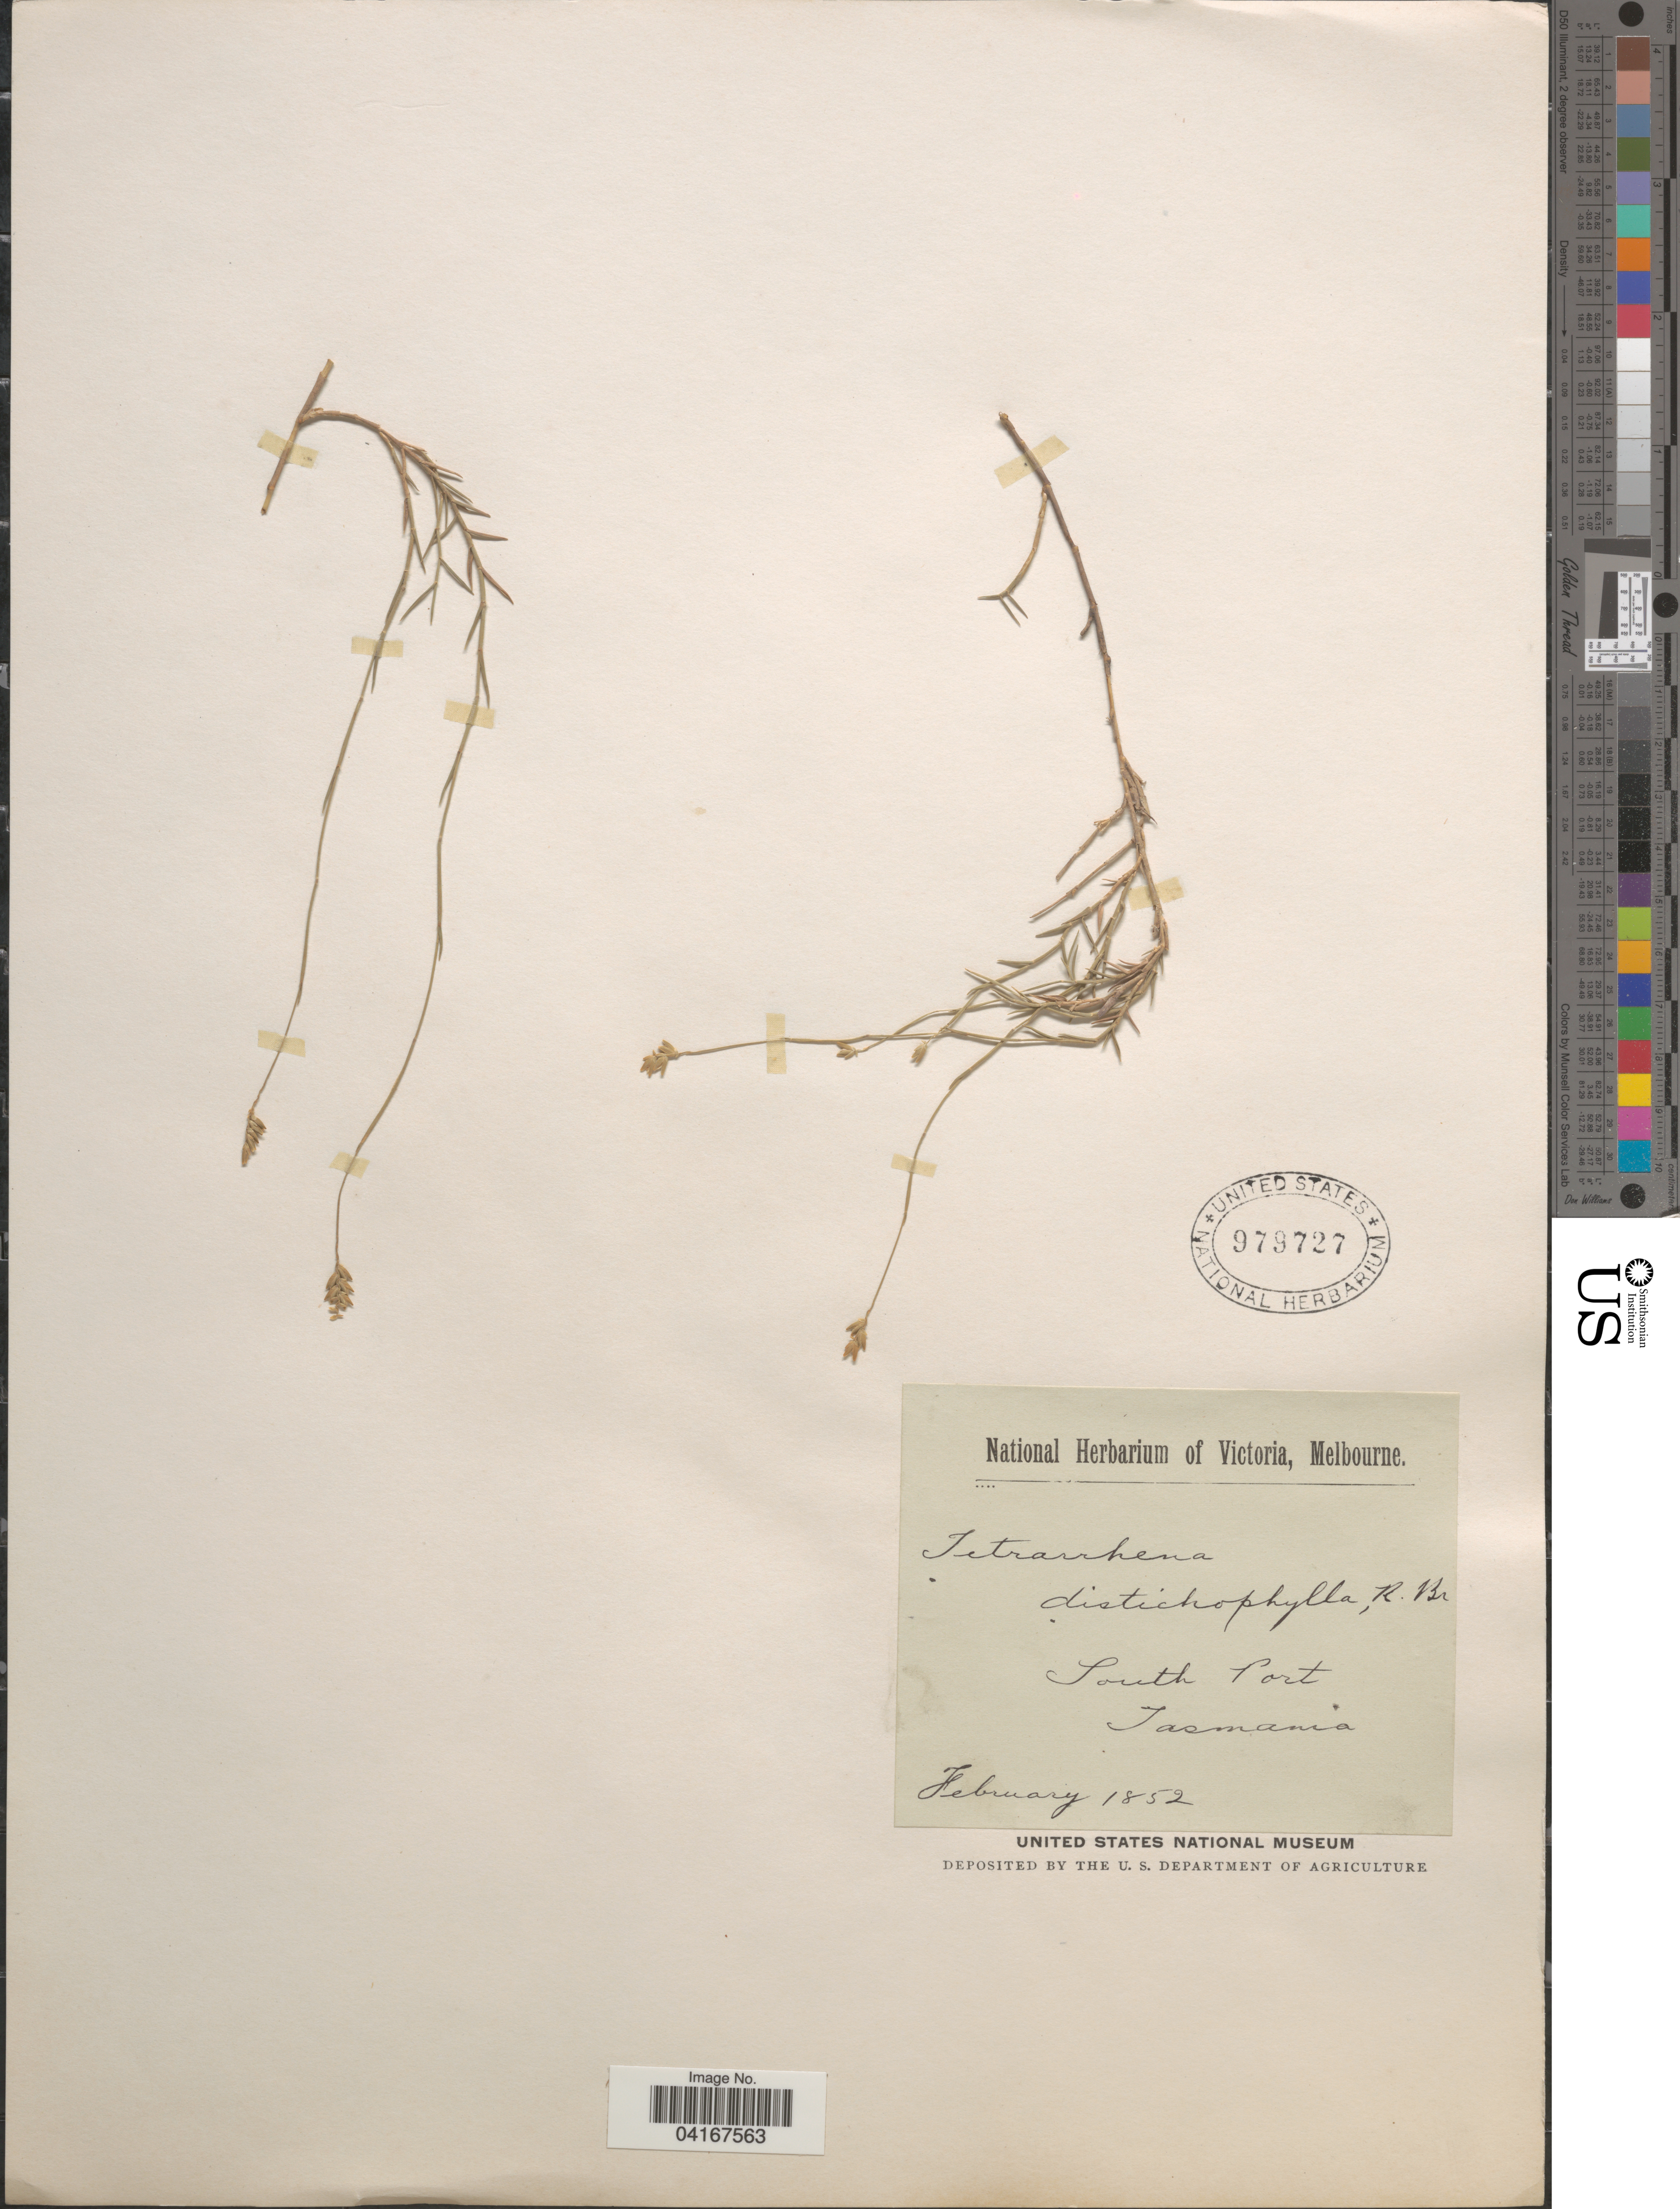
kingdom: Plantae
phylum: Tracheophyta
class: Liliopsida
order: Poales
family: Poaceae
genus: Tetrarrhena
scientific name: Tetrarrhena distichophylla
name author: (Labill.) R. Br.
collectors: National Herbarium of Victoria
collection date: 1852-02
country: Australia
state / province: Tasmania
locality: South Port.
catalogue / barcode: US 979727